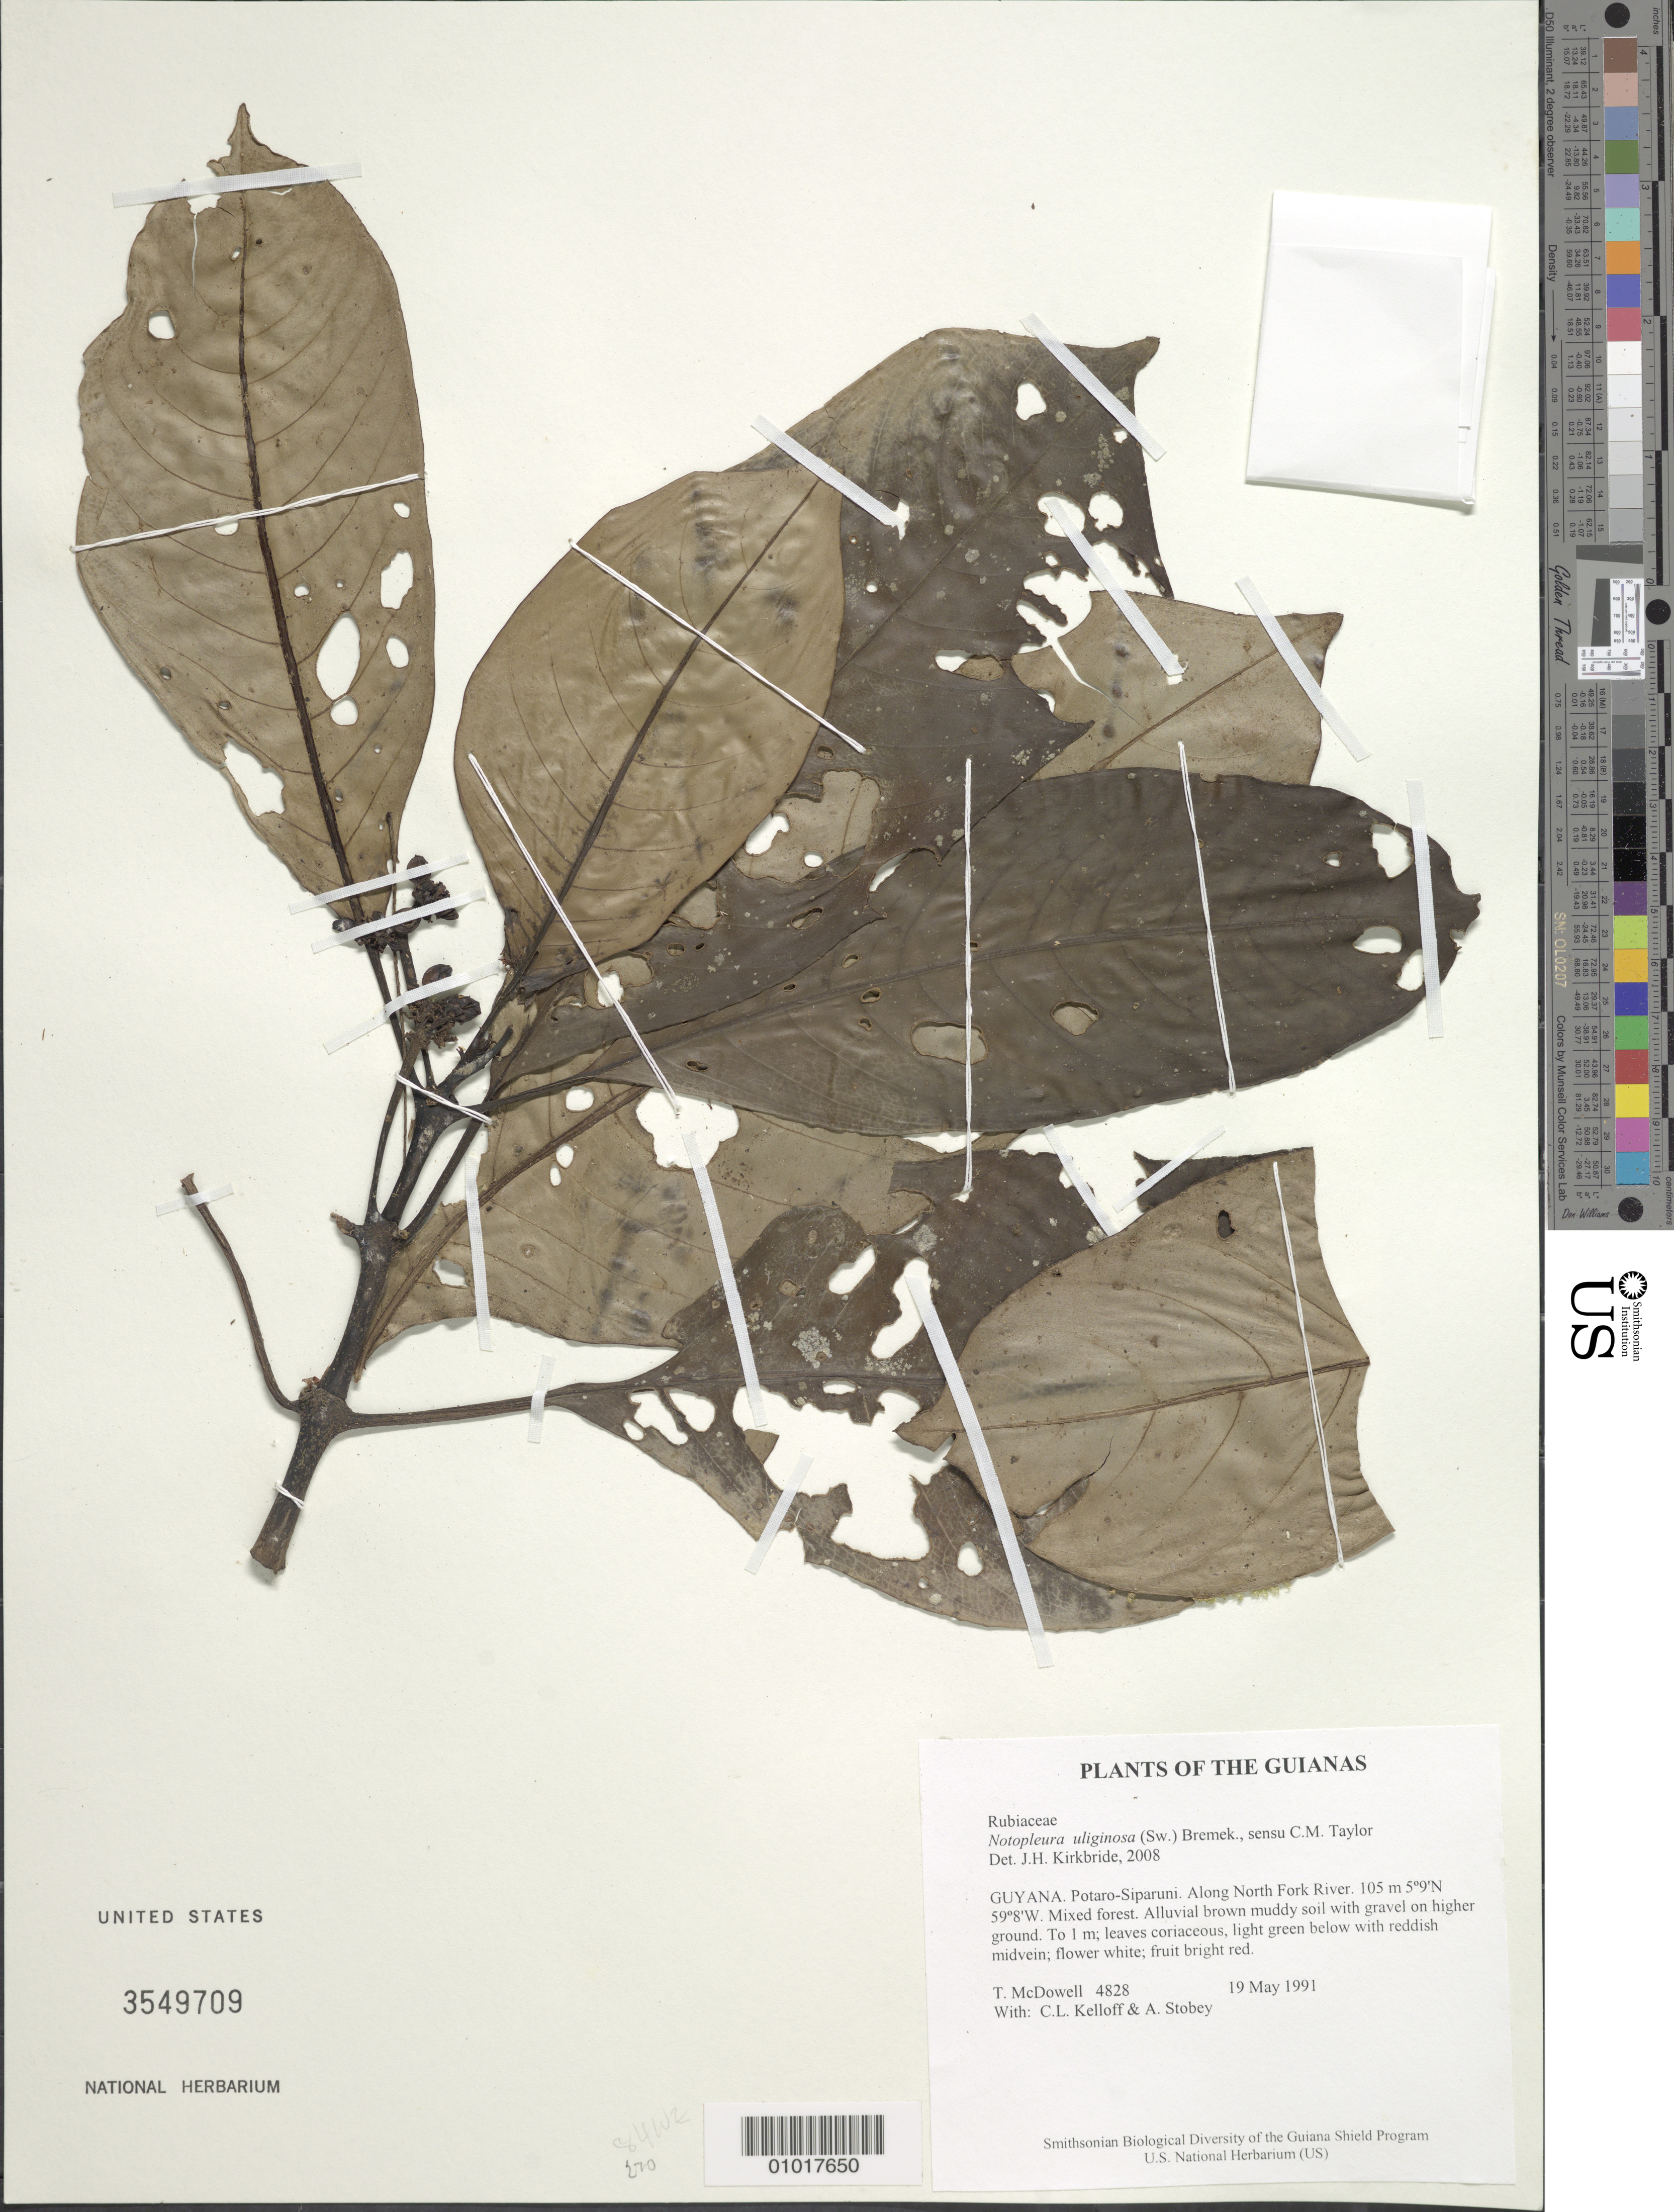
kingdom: Plantae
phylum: Tracheophyta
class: Magnoliopsida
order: Gentianales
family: Rubiaceae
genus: Notopleura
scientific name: Notopleura uliginosa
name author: (Sw.) Bremek.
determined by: Kirkbride, J. H.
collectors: T. McDowell, C. L. Kelloff & A. Stobey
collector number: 4828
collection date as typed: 19 May 1991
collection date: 1991-05-19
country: Guyana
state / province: Potaro-Siparuni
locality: Along North Fork River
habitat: Mixed forest. Alluvial brown muddy soil with gravel on higher ground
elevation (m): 105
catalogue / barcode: US 3549709